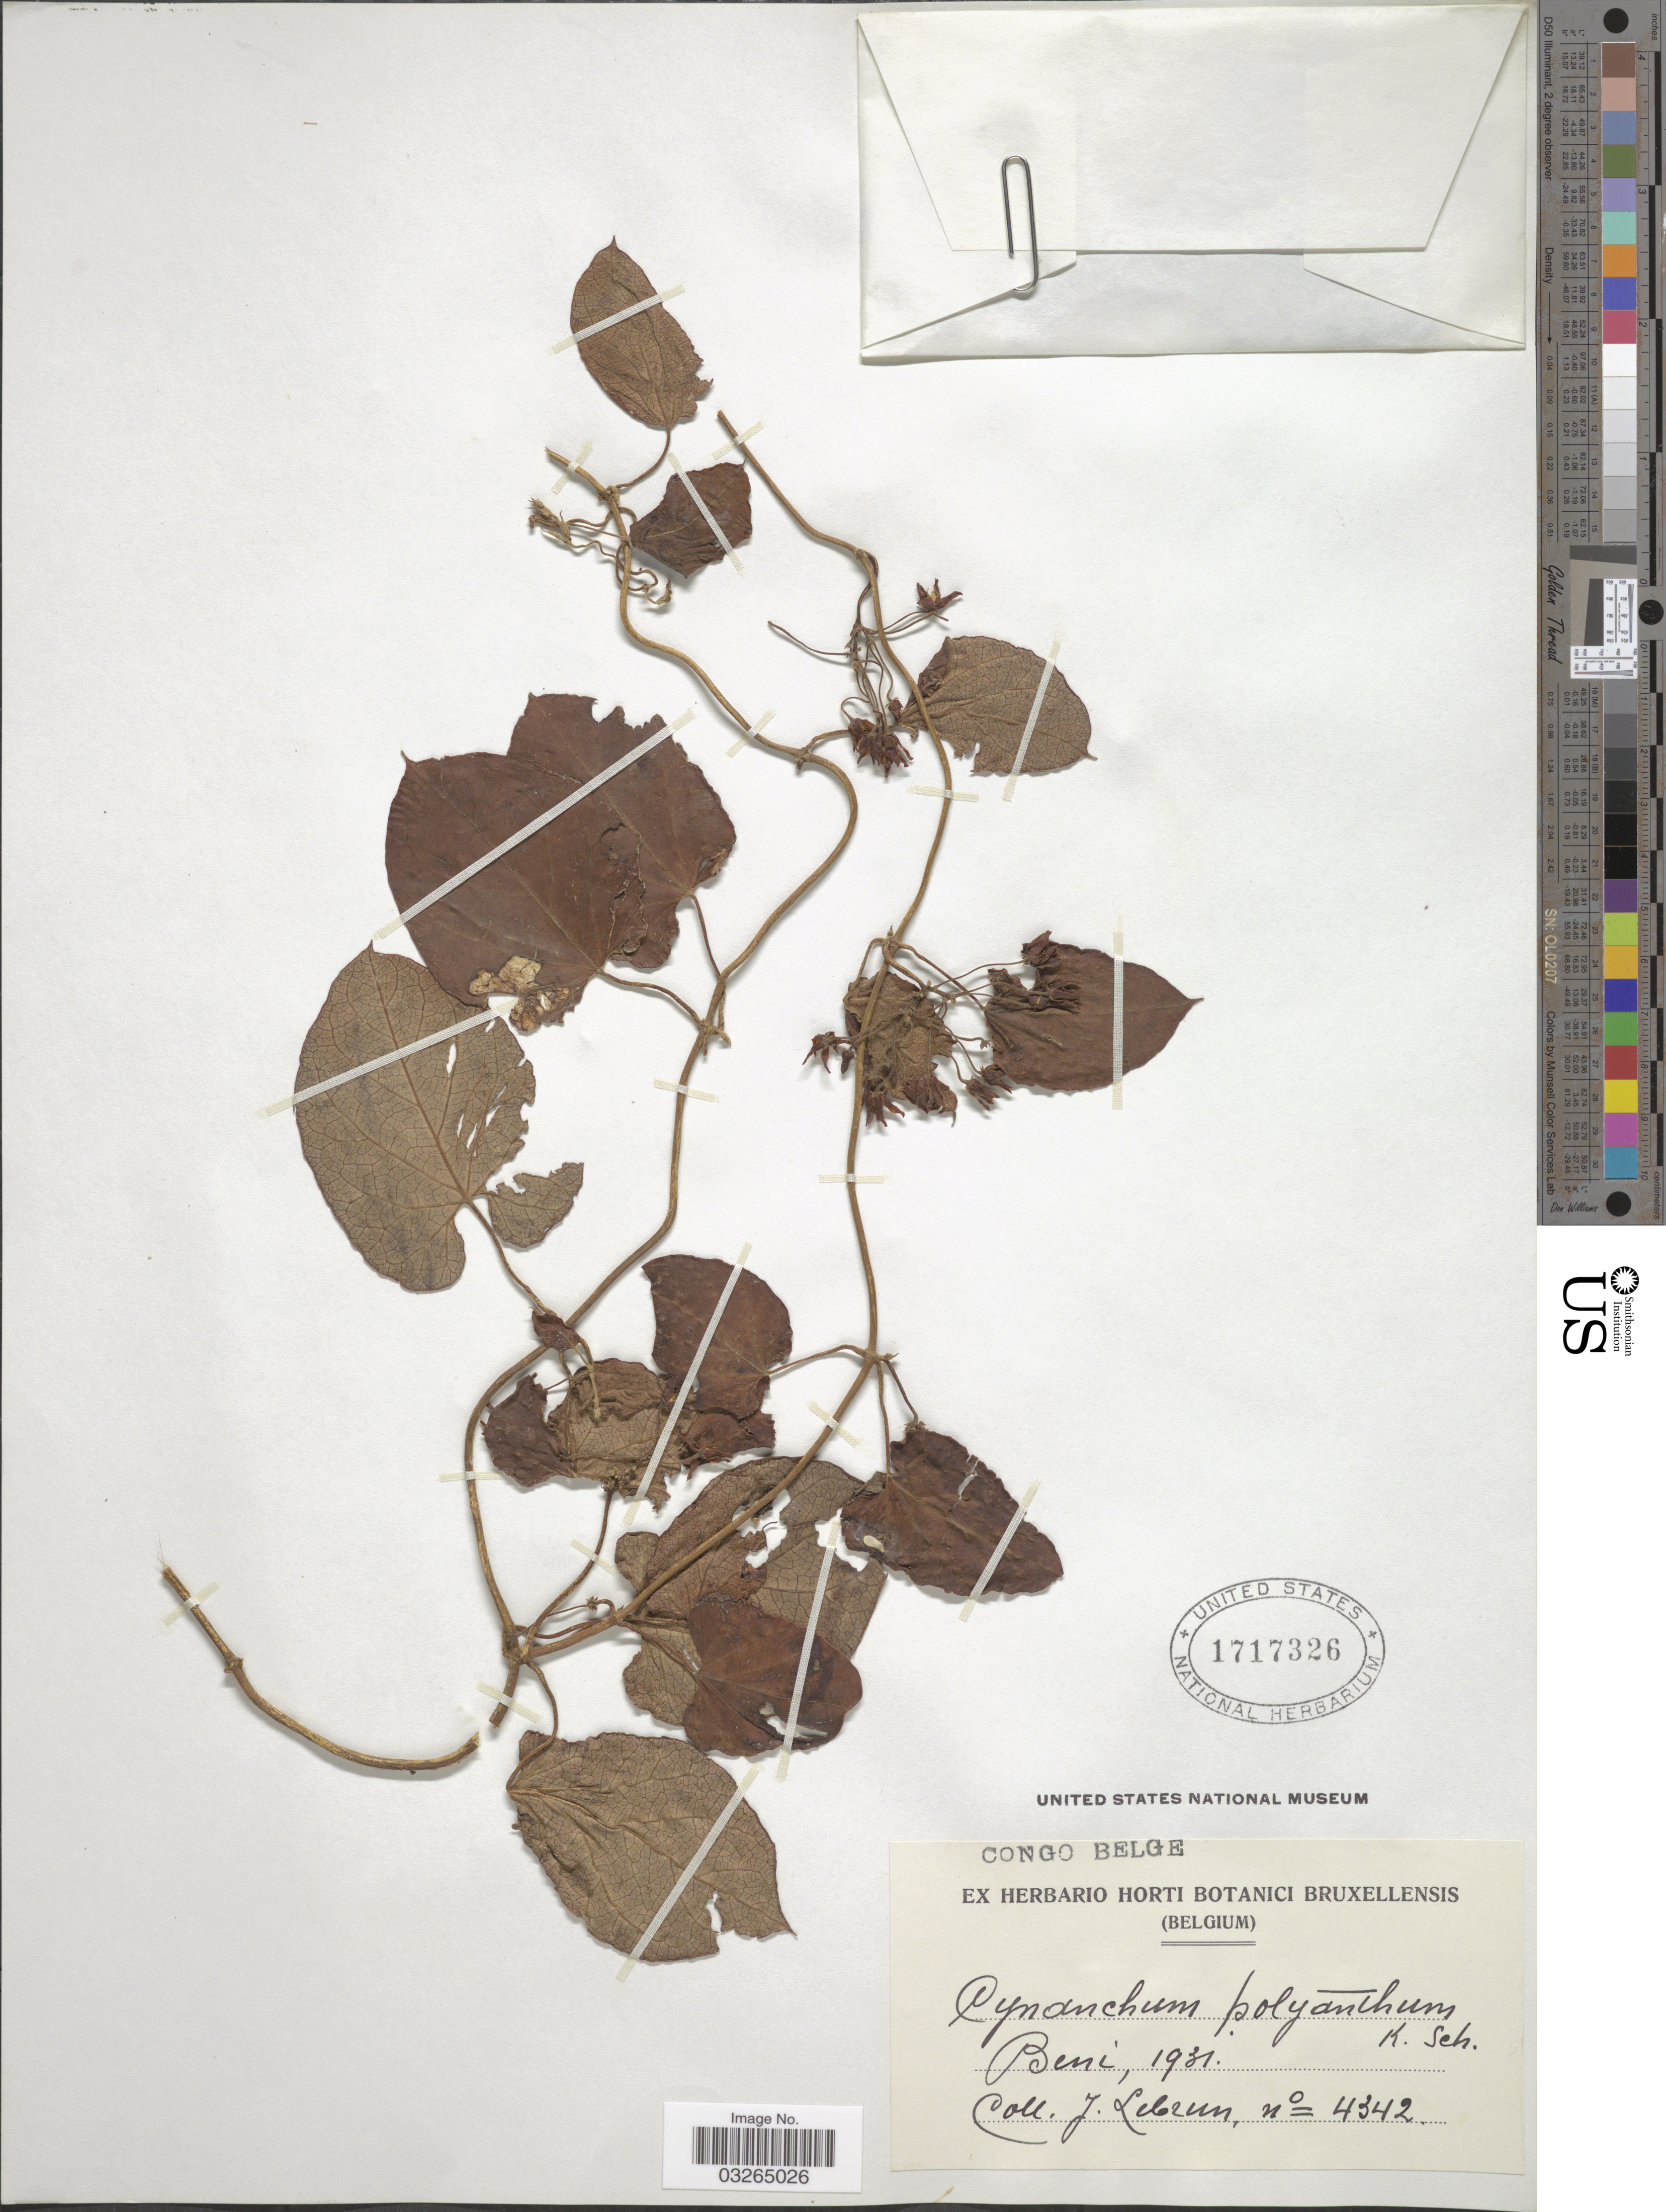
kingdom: Plantae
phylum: Tracheophyta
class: Magnoliopsida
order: Gentianales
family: Apocynaceae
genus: Cynanchum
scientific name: Cynanchum polyanthum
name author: K. Schum.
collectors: J. A. Lebrun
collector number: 4342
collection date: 1931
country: Congo, Democratic Republic of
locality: Congo Belge. Beni.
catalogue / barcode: US 1717326